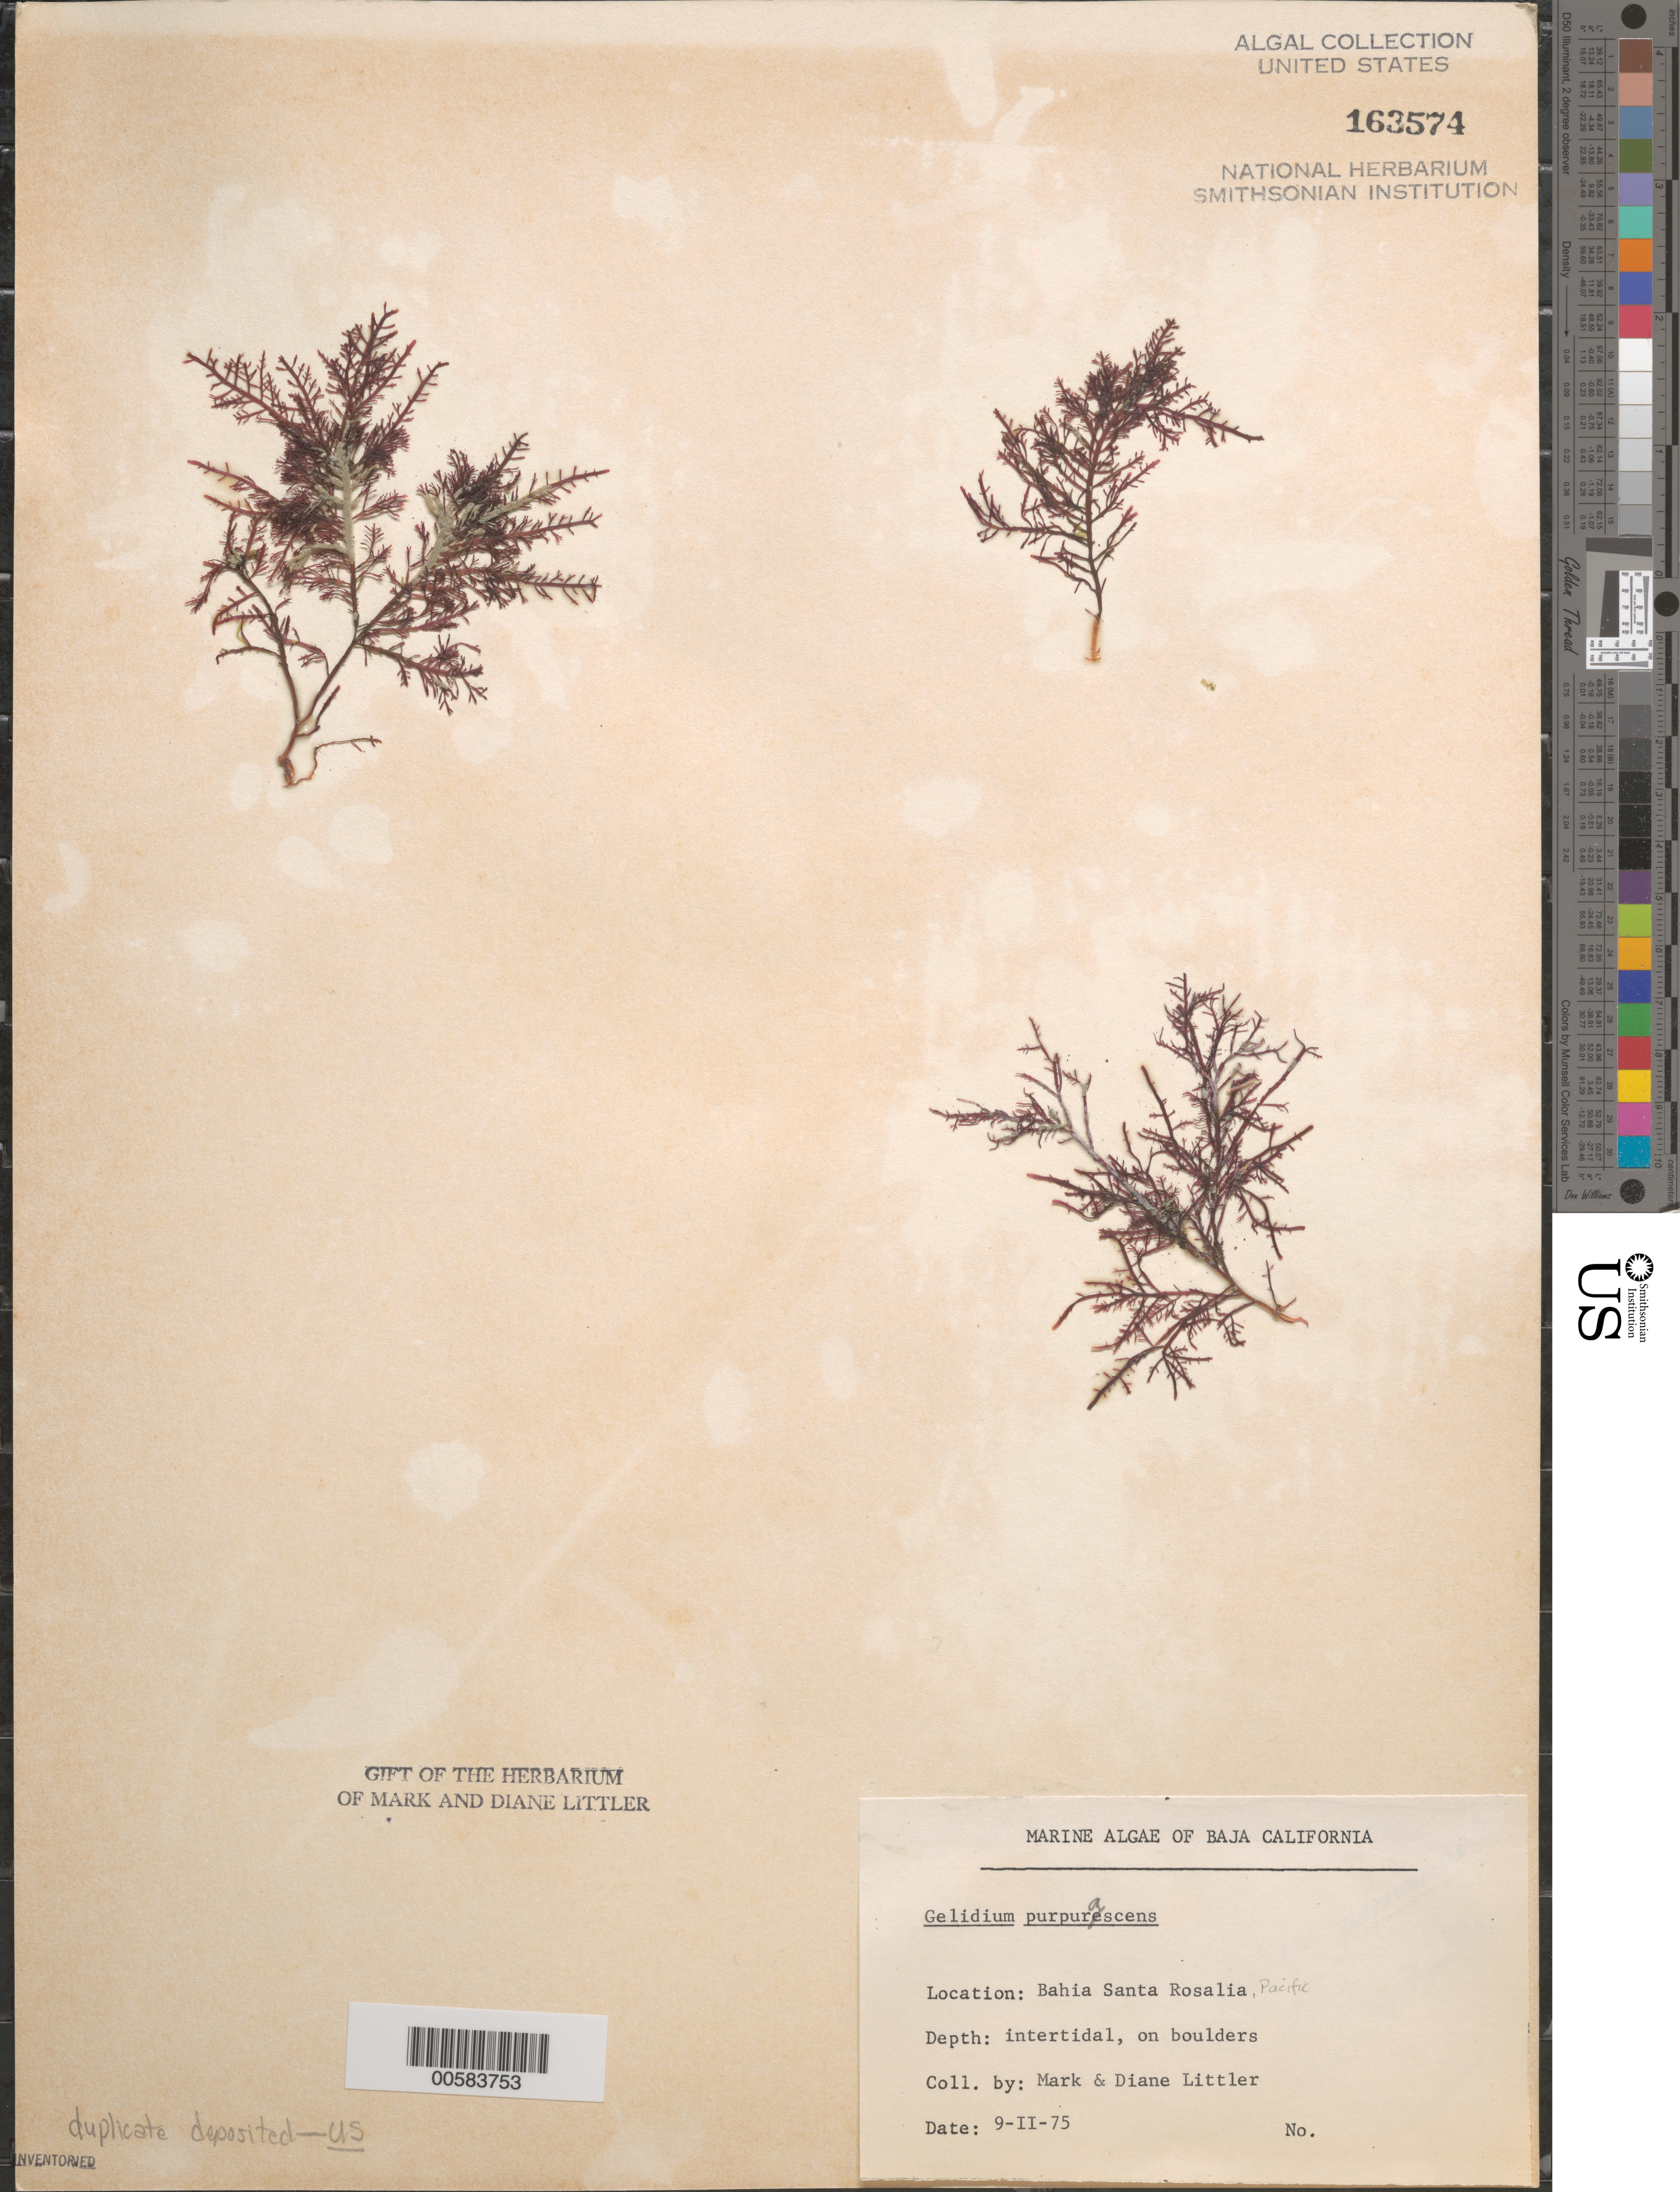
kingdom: Plantae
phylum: Rhodophyta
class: Florideophyceae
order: Gelidiales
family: Gelidiaceae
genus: Gelidium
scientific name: Gelidium purpurascens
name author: N.L. Gardner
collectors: M. M. Littler & D. S. Littler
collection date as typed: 09 Feb 1975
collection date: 1975-02-09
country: Mexico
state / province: Baja California Sur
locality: Bahia Santa Rosalia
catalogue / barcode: US 163574